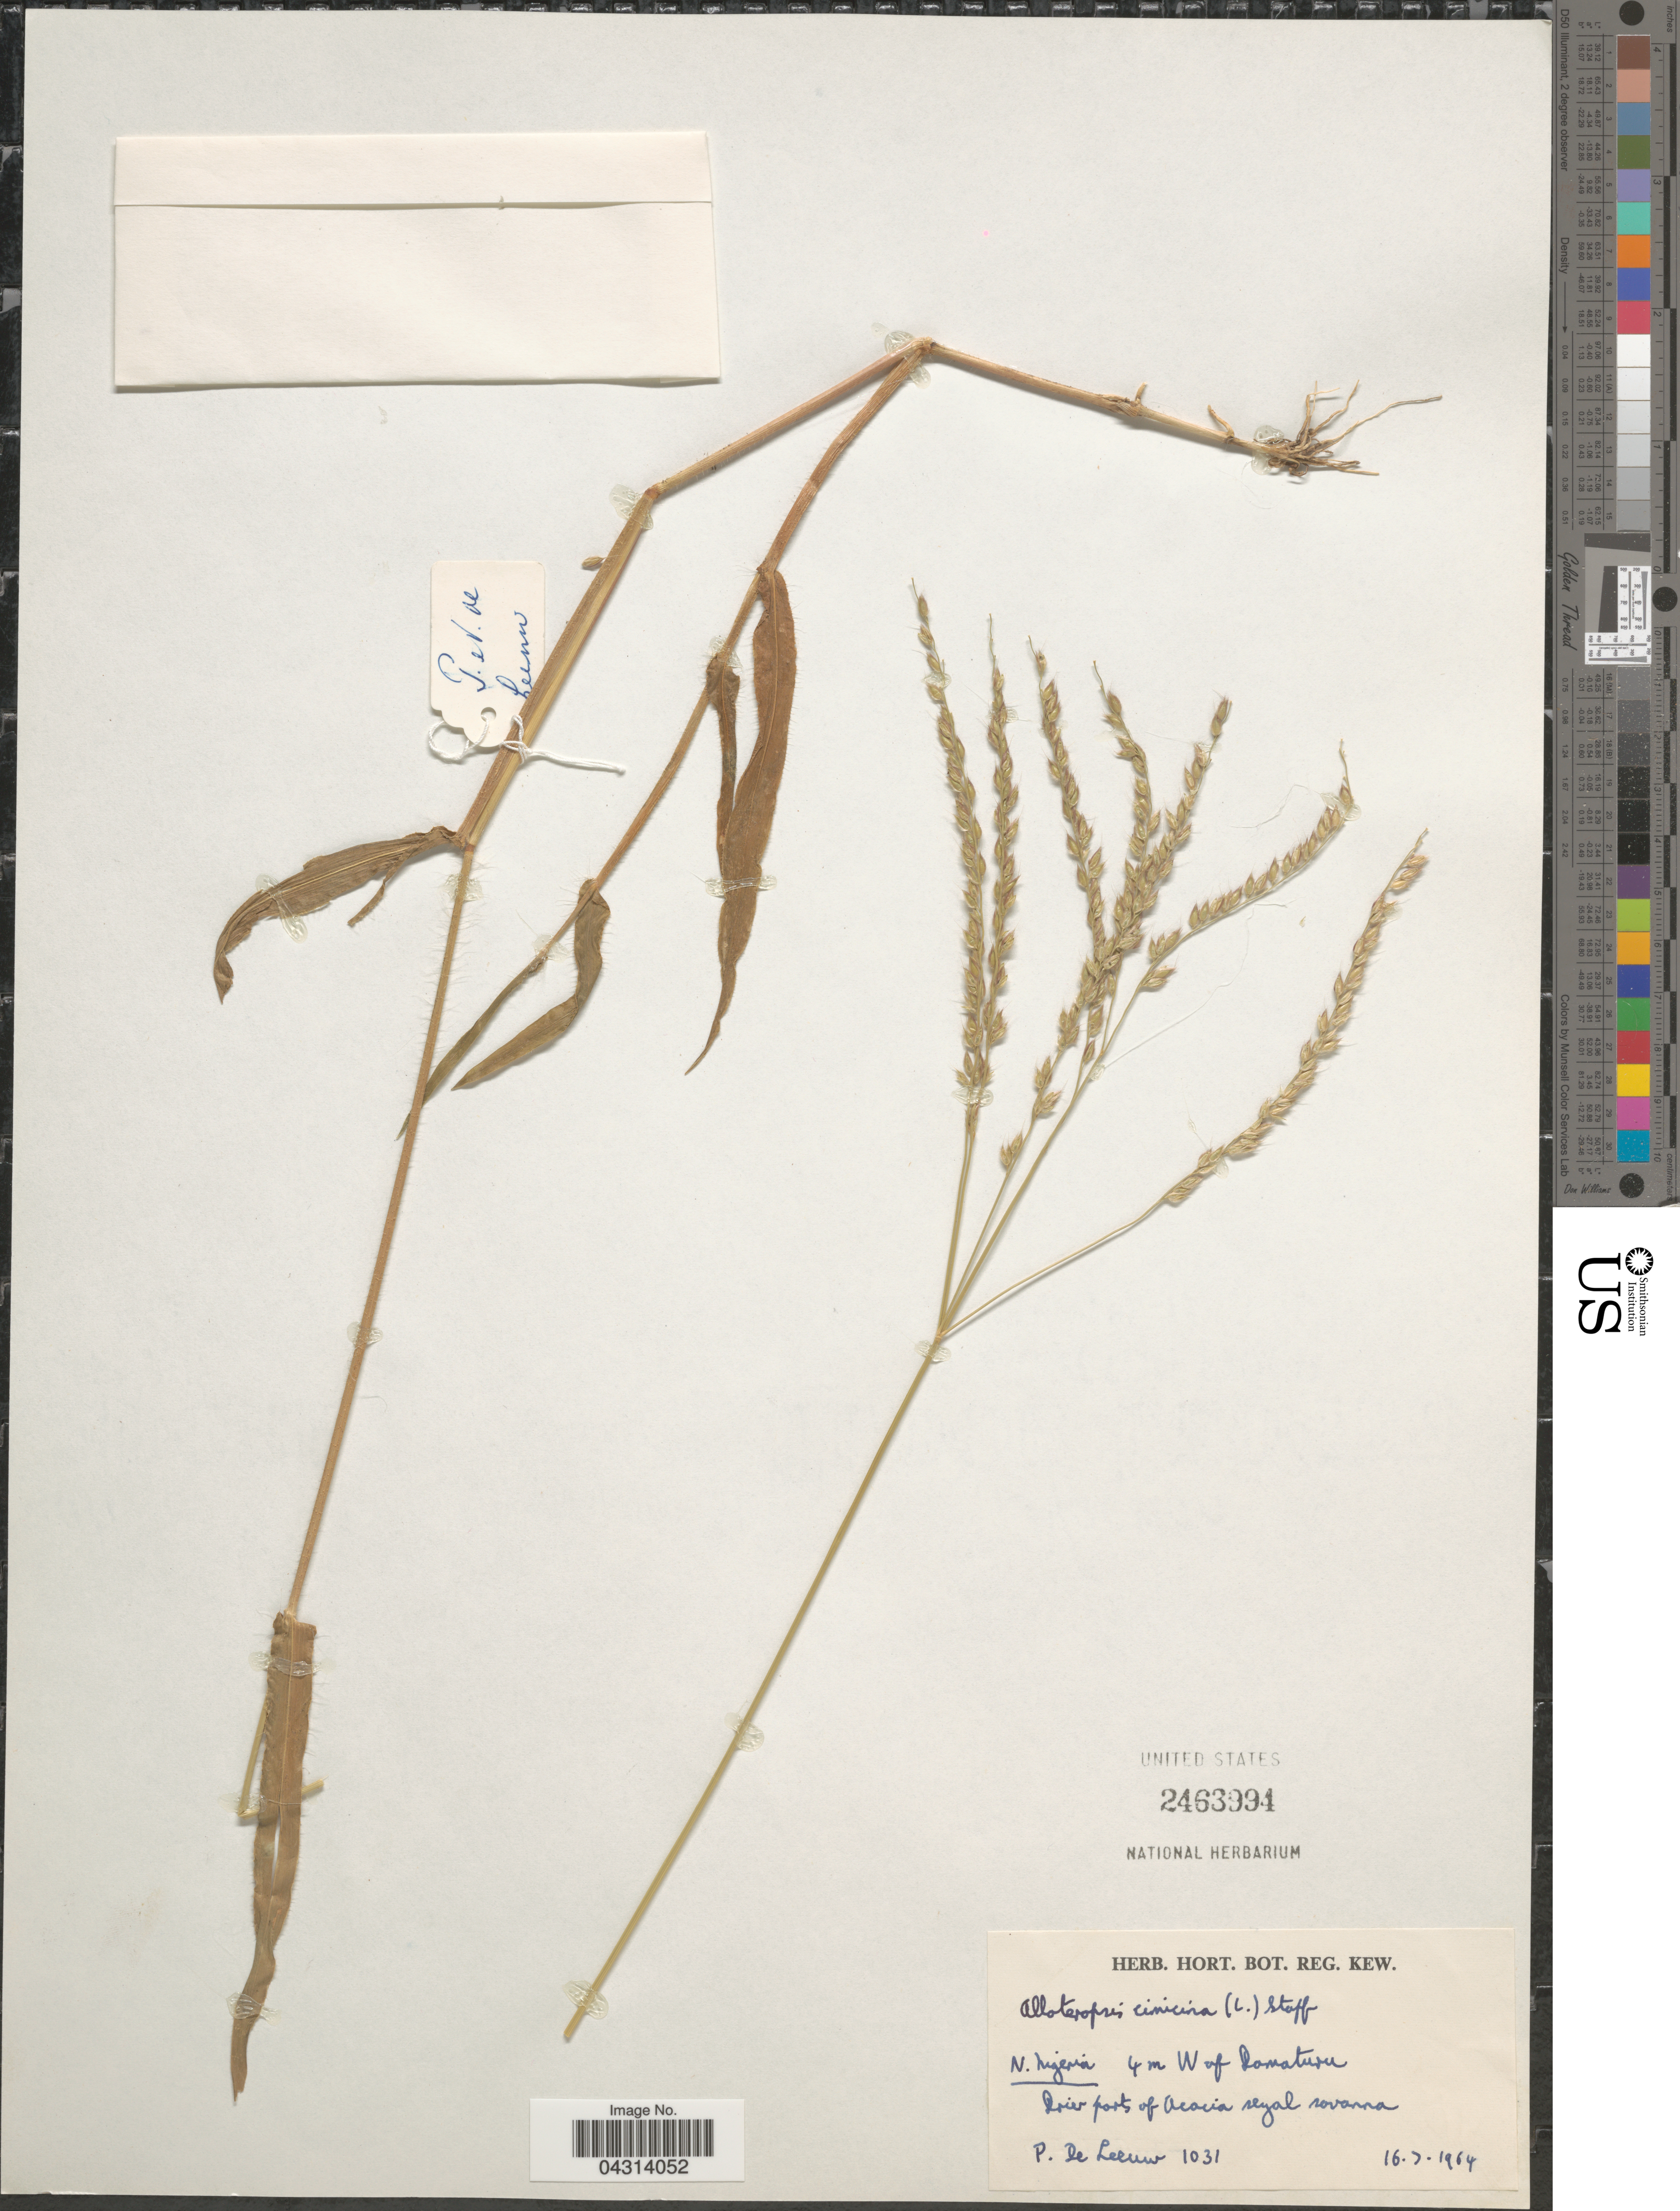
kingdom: Plantae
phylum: Tracheophyta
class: Liliopsida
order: Poales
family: Poaceae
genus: Alloteropsis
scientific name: Alloteropsis cimicina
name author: (L.) Stapf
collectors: P. De Leeuw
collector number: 1031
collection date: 1964-07-16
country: Nigeria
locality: N. Nigeria 4 m W of Damaturu. Drier ports of Acacia seyal savanna.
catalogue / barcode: US 2463994